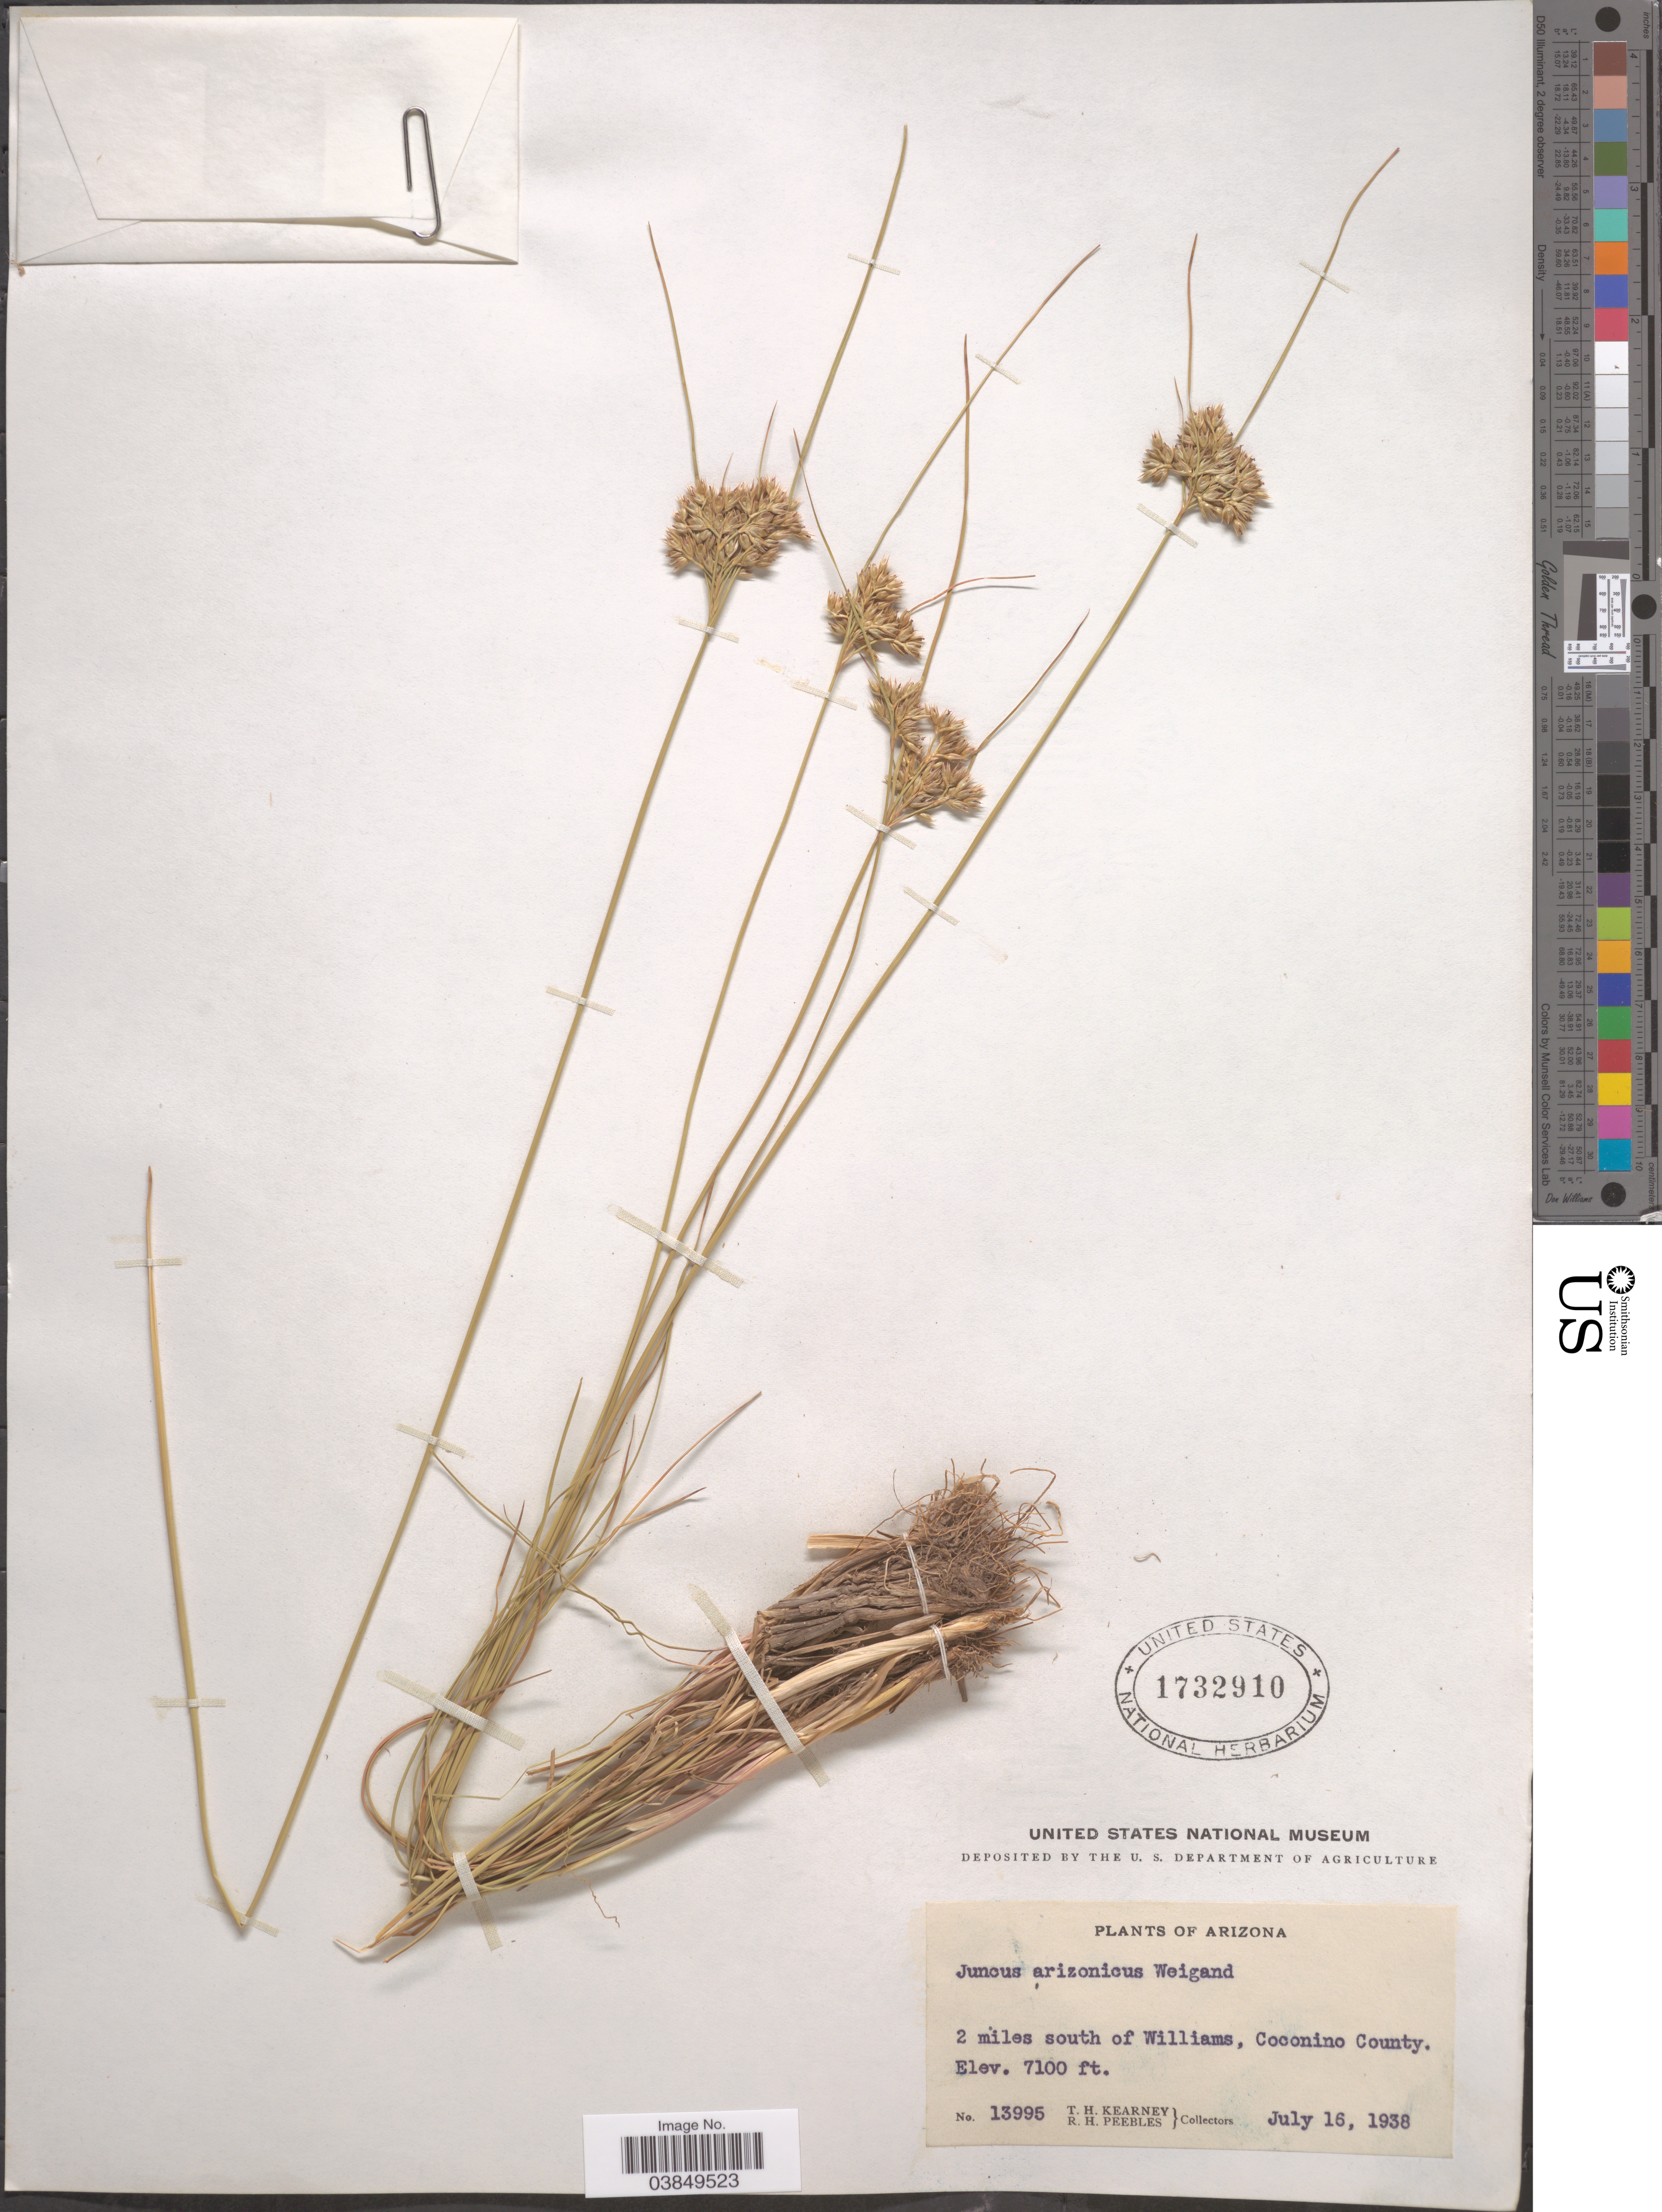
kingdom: Plantae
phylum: Tracheophyta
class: Liliopsida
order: Poales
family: Juncaceae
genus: Juncus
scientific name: Juncus arizonicus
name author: Wiegand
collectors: T. H. Kearney & R. H. Peebles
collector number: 13995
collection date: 1938-07-16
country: United States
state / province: Arizona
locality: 2 miles south of Williams, Coconino County.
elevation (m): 2164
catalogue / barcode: US 1732910